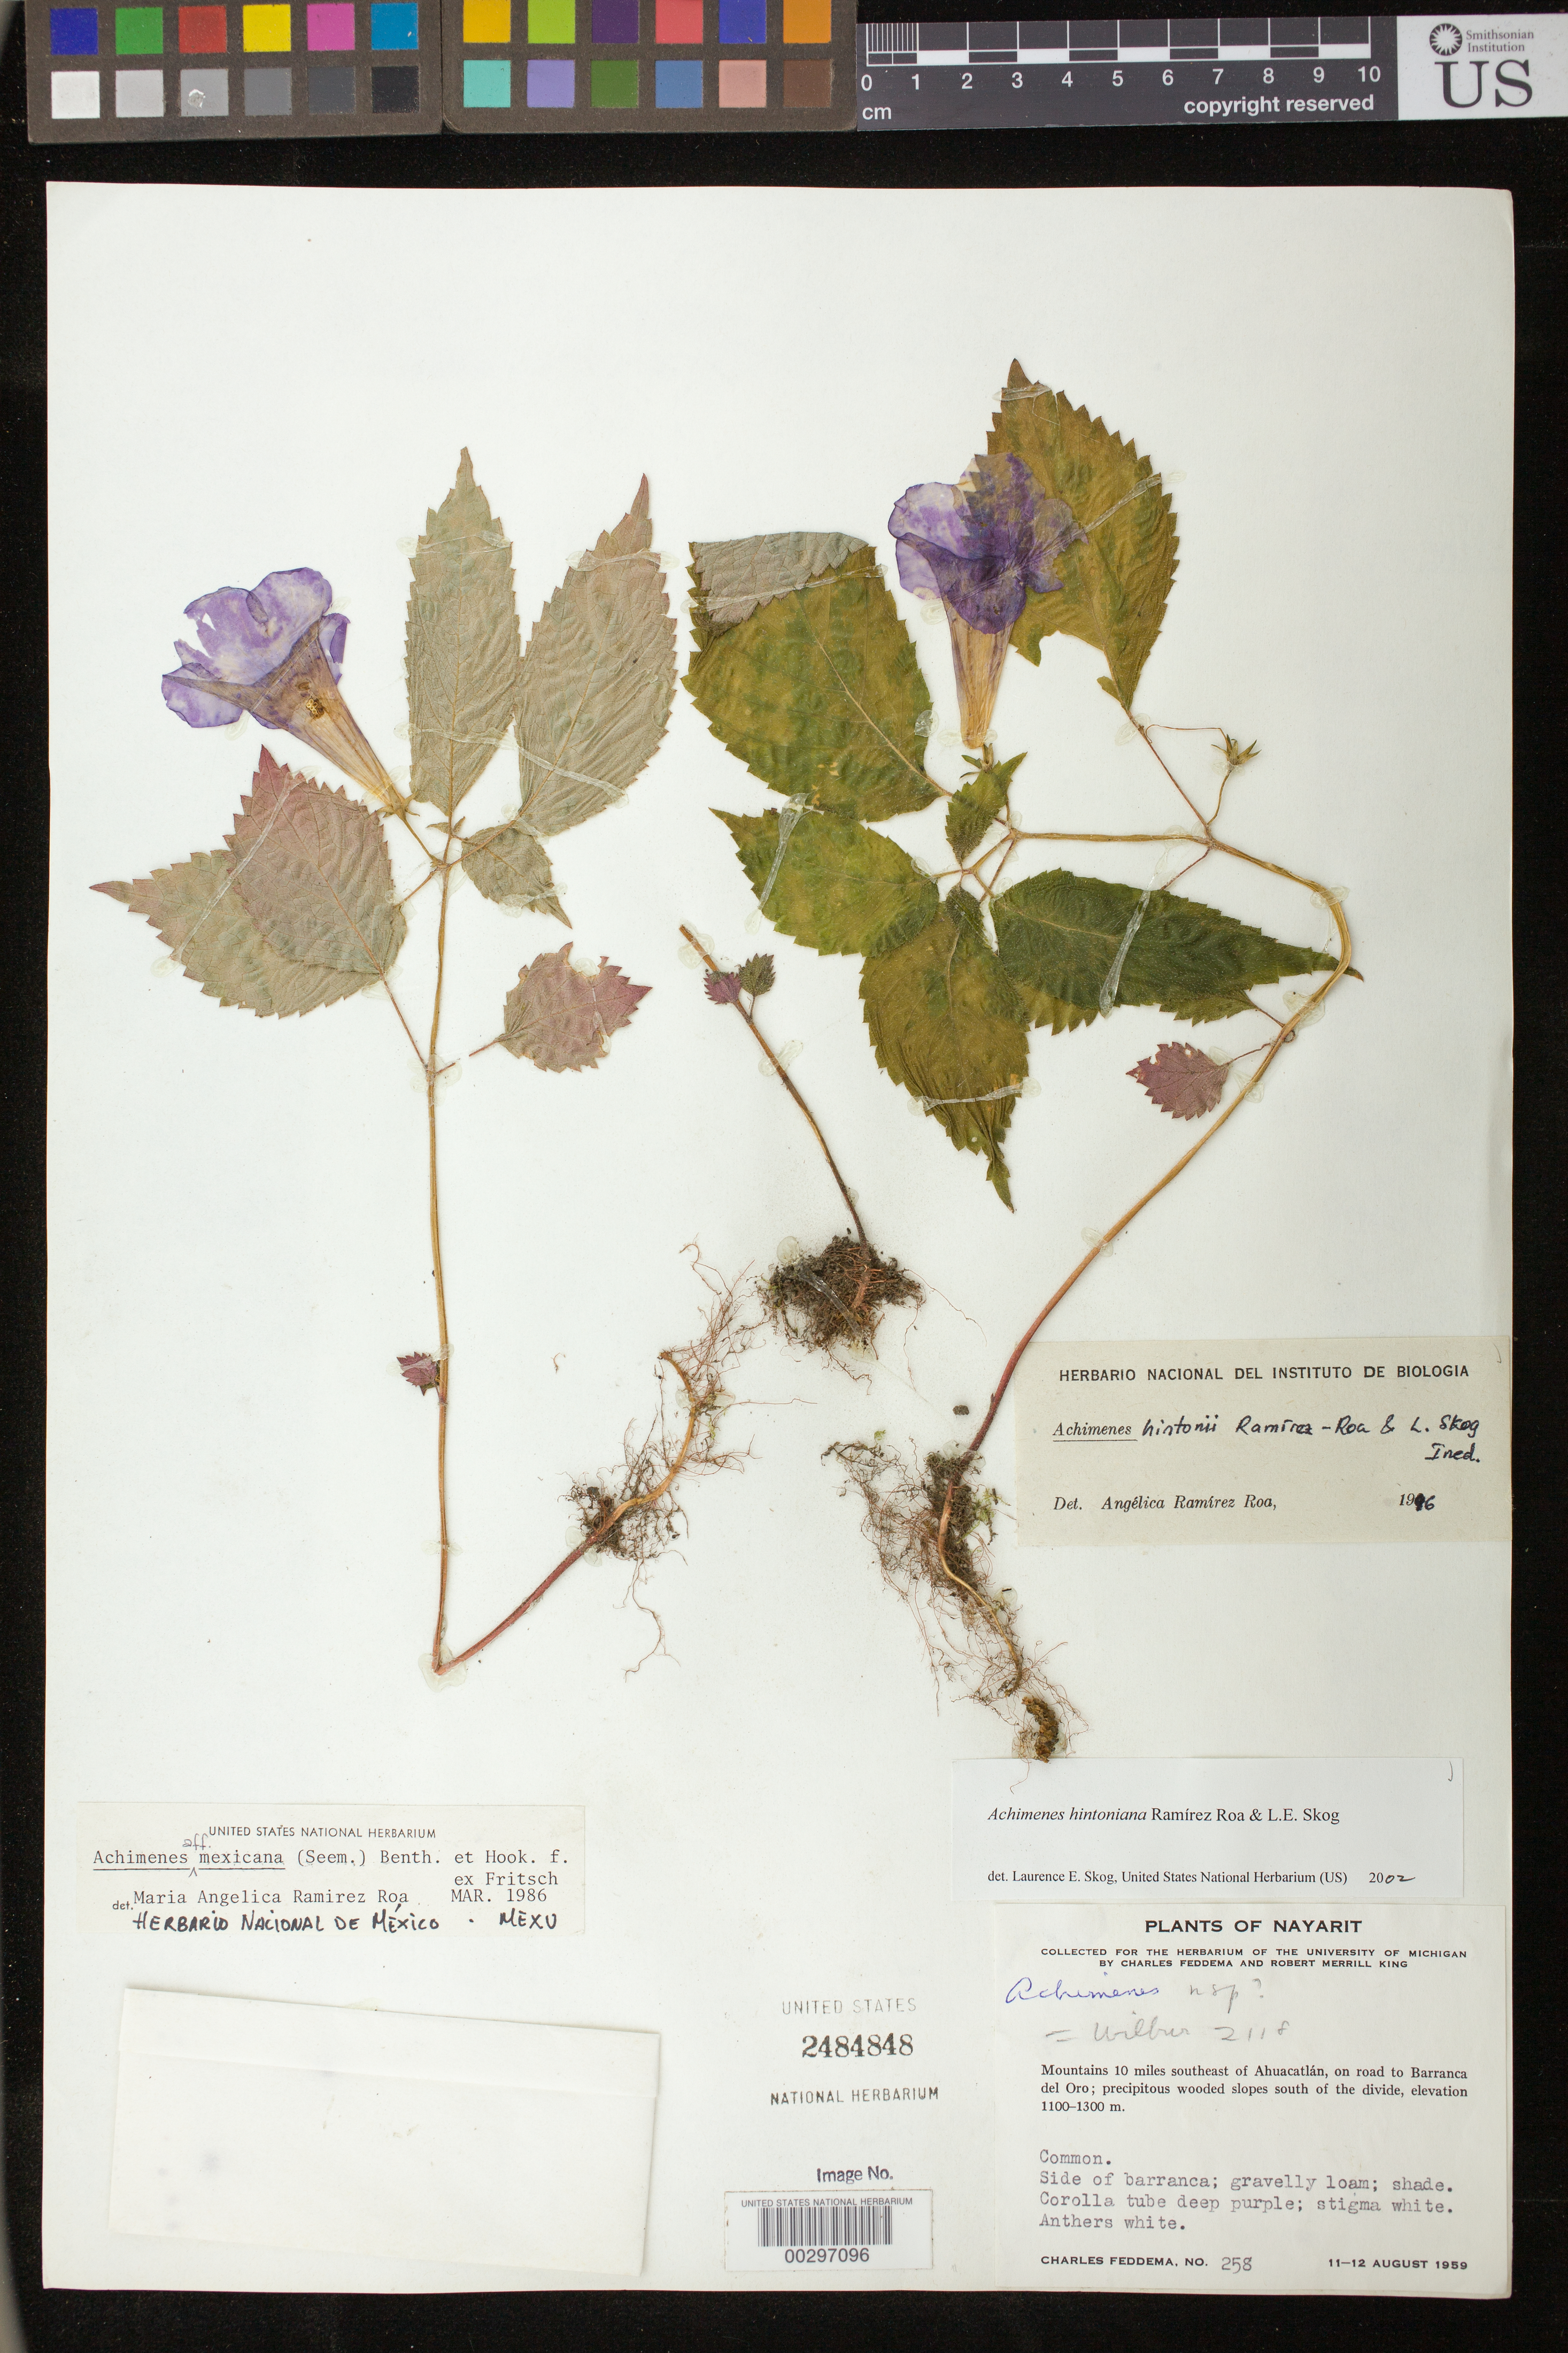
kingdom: Plantae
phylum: Tracheophyta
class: Magnoliopsida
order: Lamiales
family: Gesneriaceae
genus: Achimenes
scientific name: Achimenes hintoniana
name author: Ram.-Roa & L.E. Skog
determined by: Skog, Laurence E.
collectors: C. Feddema & R. M. King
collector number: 258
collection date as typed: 11-12 Aug 1959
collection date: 1959-08-11/1959-08-12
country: Mexico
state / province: Nayarit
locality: Mountains 10 miles southeast of Ahuacatlán, on road to Barranca del Oro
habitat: Precipitous wooded slopes south of the divide… side of barranca, gravelly loam, shade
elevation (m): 1100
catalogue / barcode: US 2484848